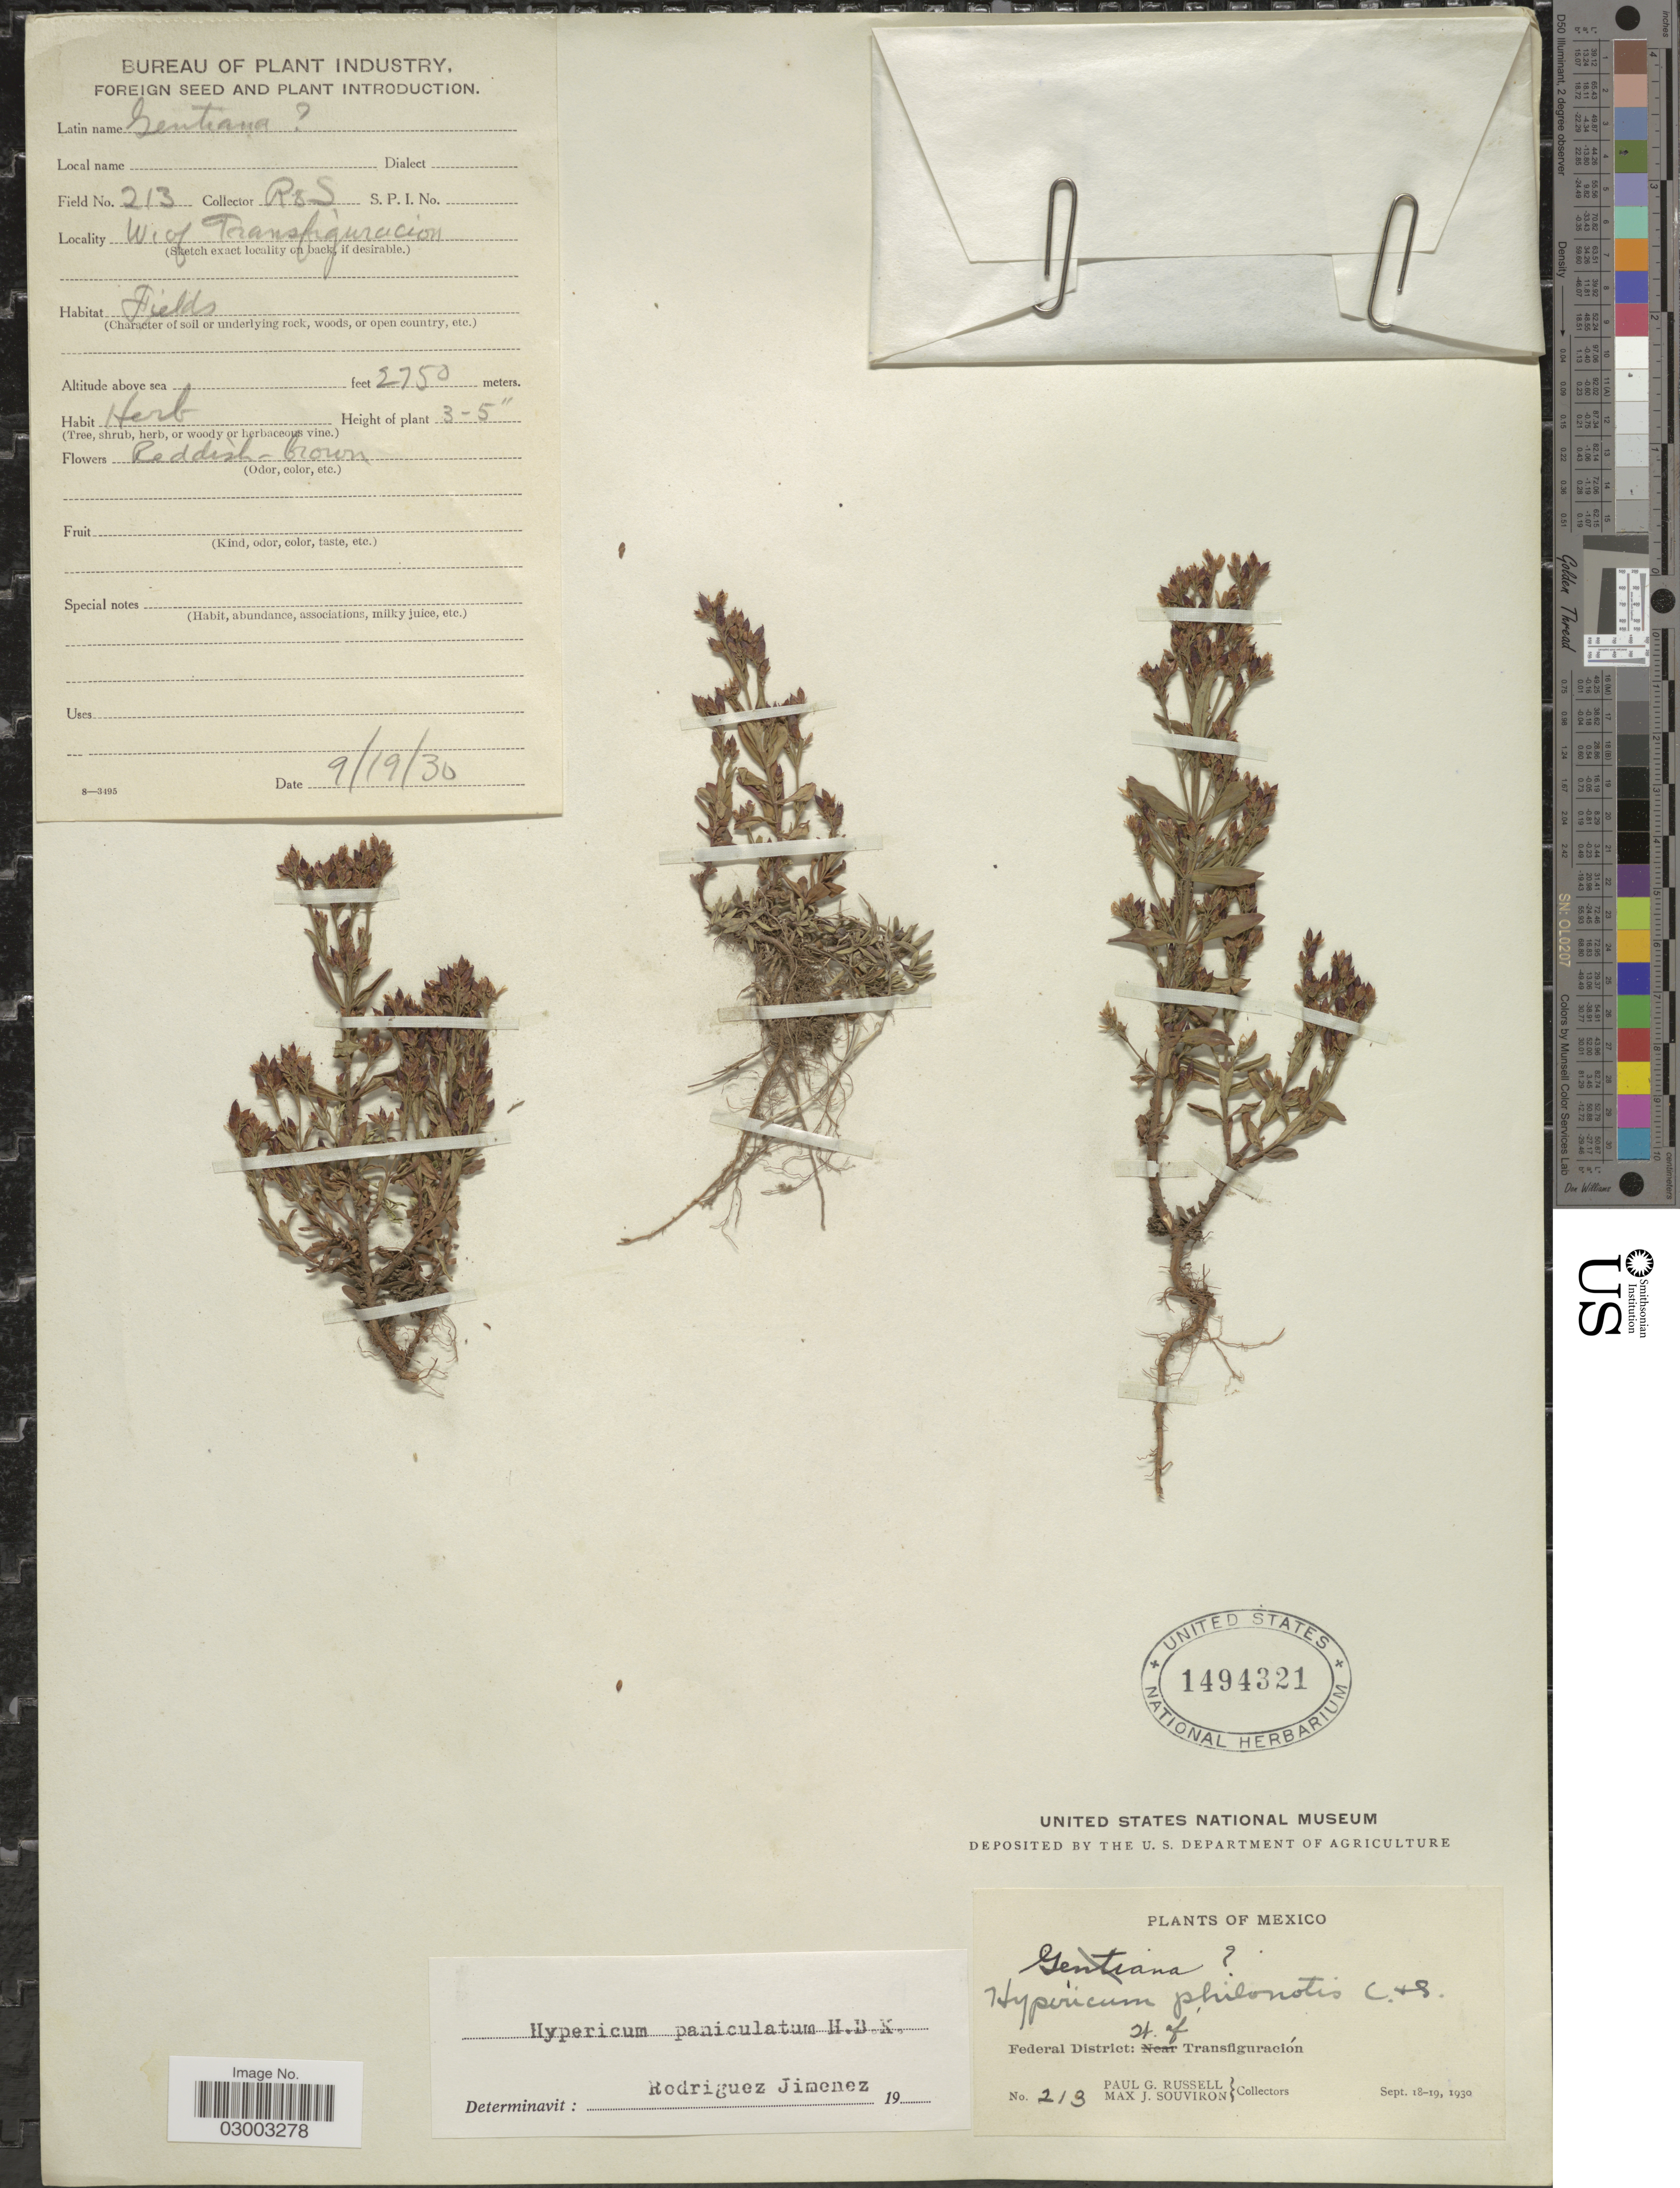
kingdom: Plantae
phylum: Tracheophyta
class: Magnoliopsida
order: Malpighiales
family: Hypericaceae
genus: Hypericum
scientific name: Hypericum philonotis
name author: Schltdl. & Cham.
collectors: P. G. Russell & M. J. Souviron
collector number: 213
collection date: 1930-09-19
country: Mexico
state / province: Distrito Federal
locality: Federal District: W. of Transfiguración.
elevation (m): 2750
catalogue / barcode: US 1494321